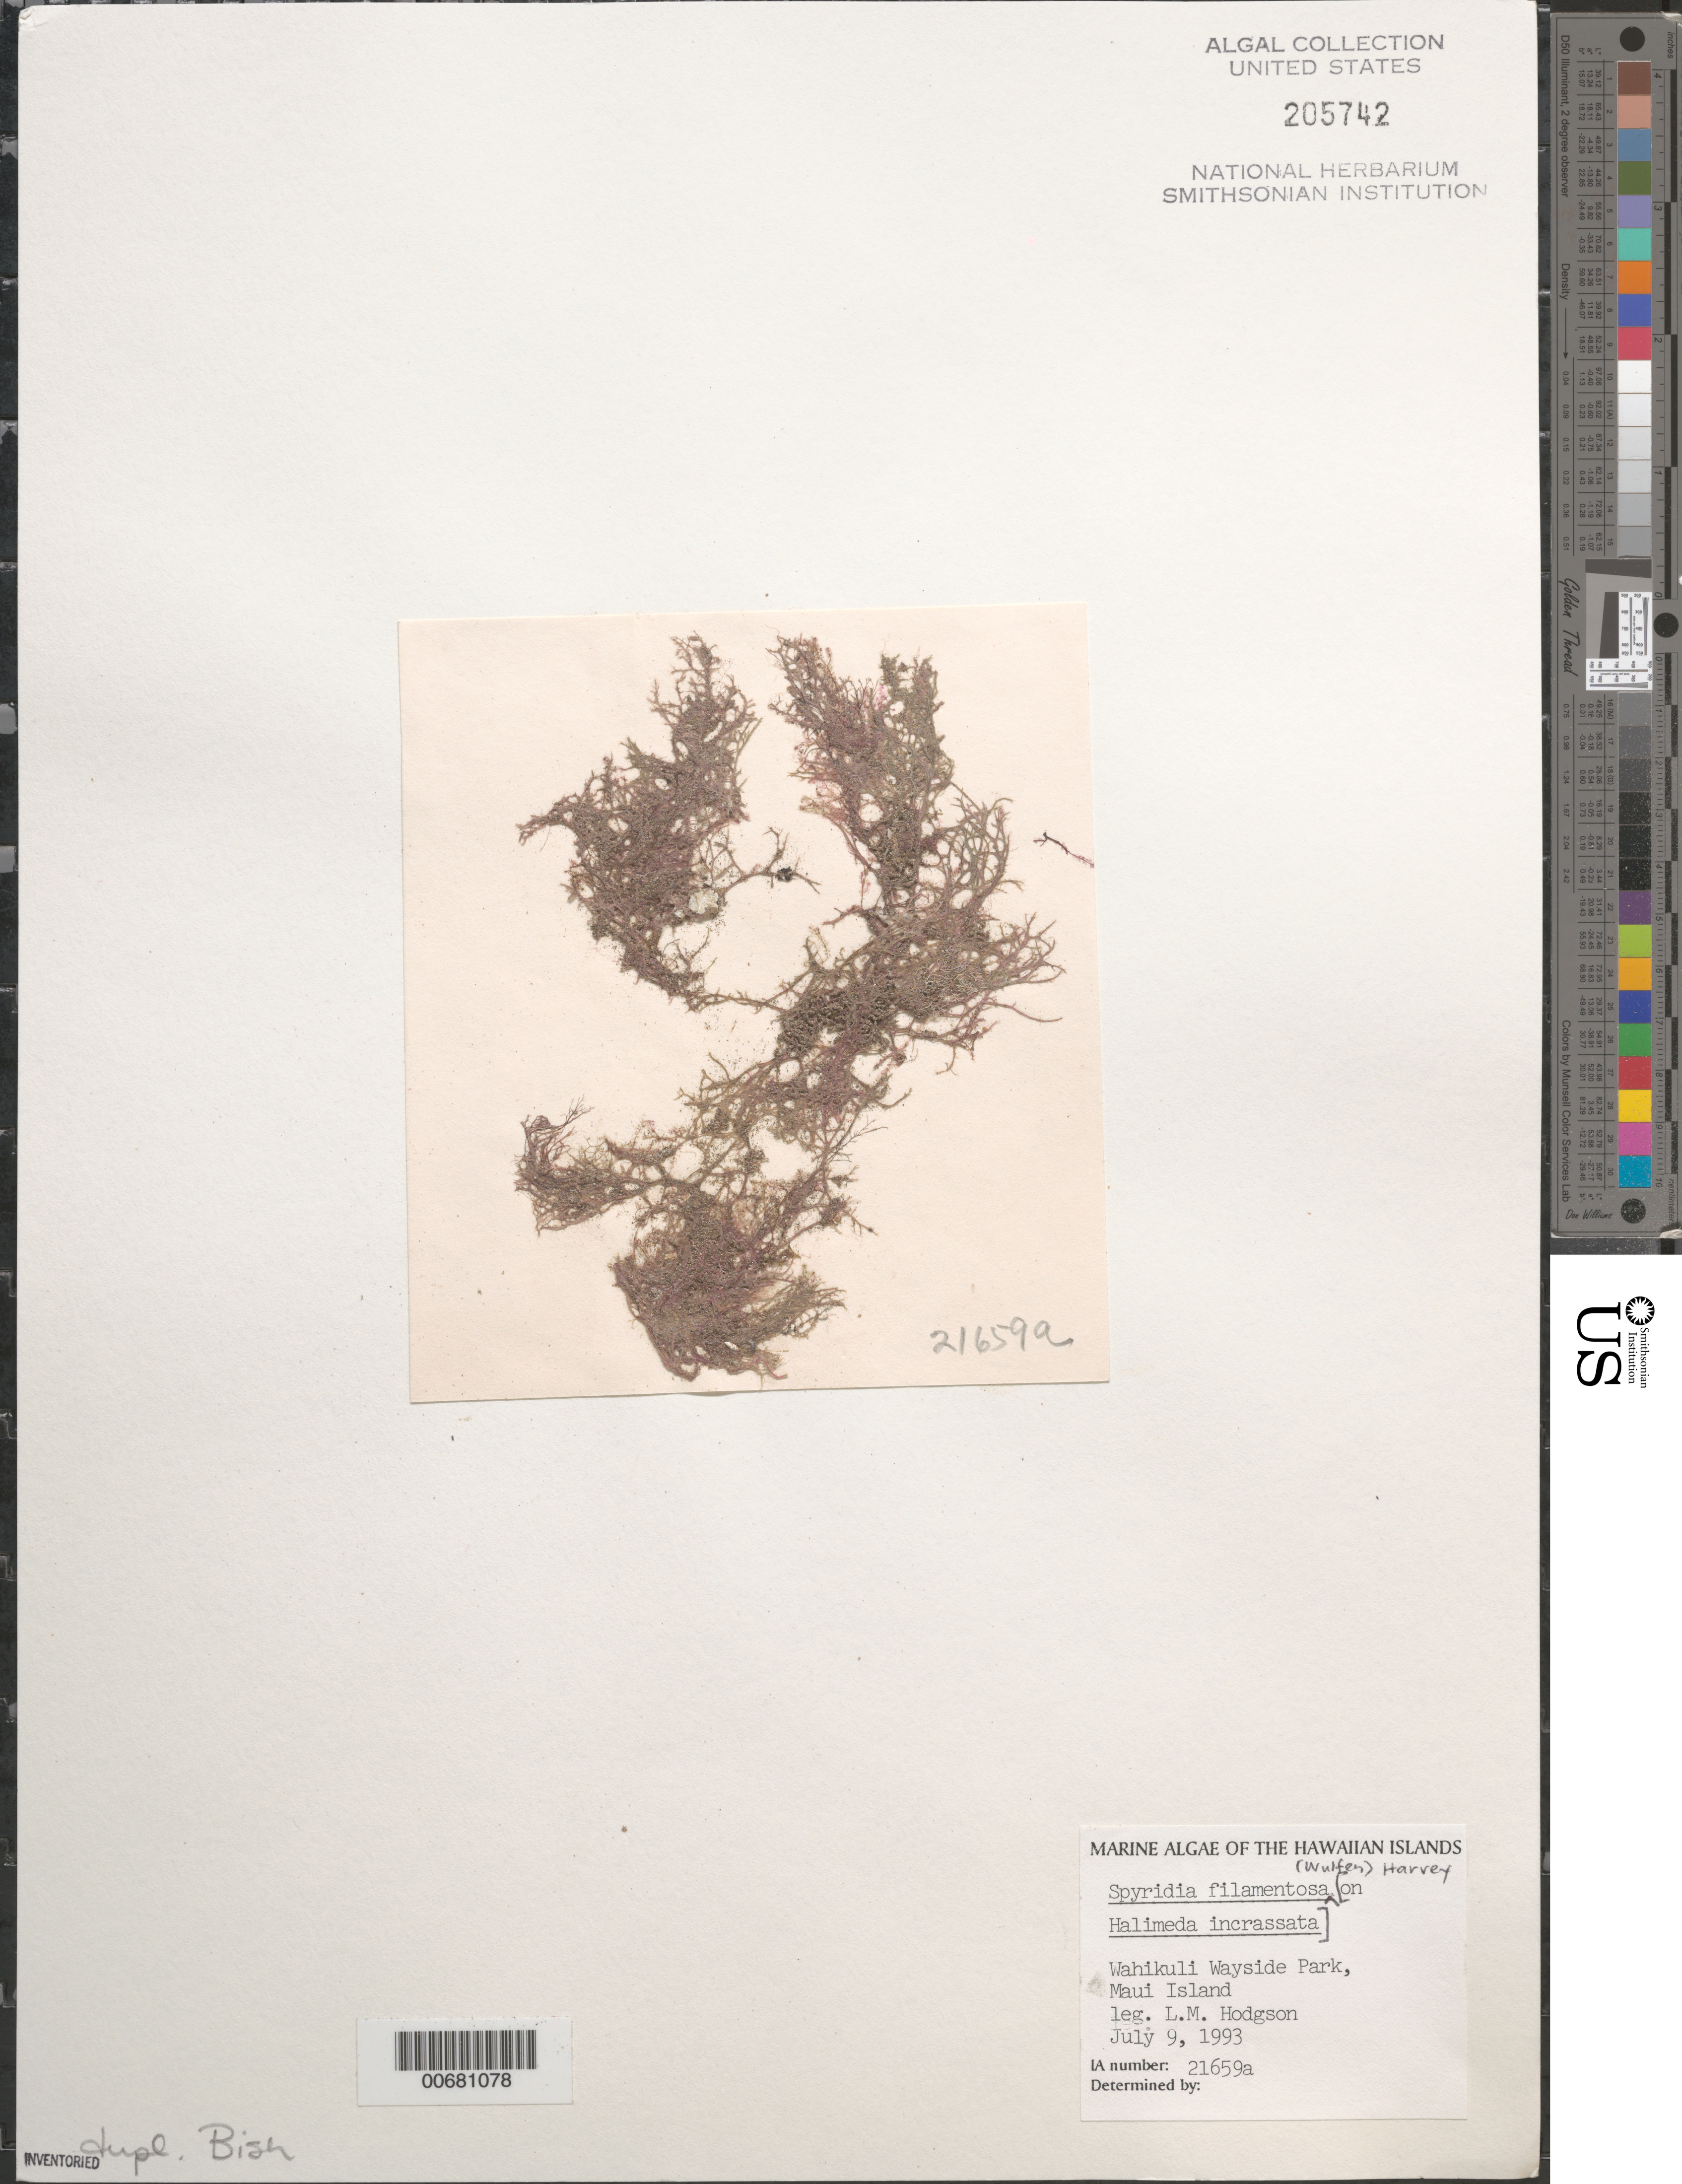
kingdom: Plantae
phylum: Rhodophyta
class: Florideophyceae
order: Ceramiales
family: Spyridiaceae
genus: Spyridia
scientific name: Spyridia filamentosa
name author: (Wulfen) Harv.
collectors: L. M. Hodgson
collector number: IAA 21659a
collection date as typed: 09 Jul 1993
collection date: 1993-07-09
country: United States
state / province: Hawaii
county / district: Maui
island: Maui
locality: Wahikuli Wayside Park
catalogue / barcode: US 205742